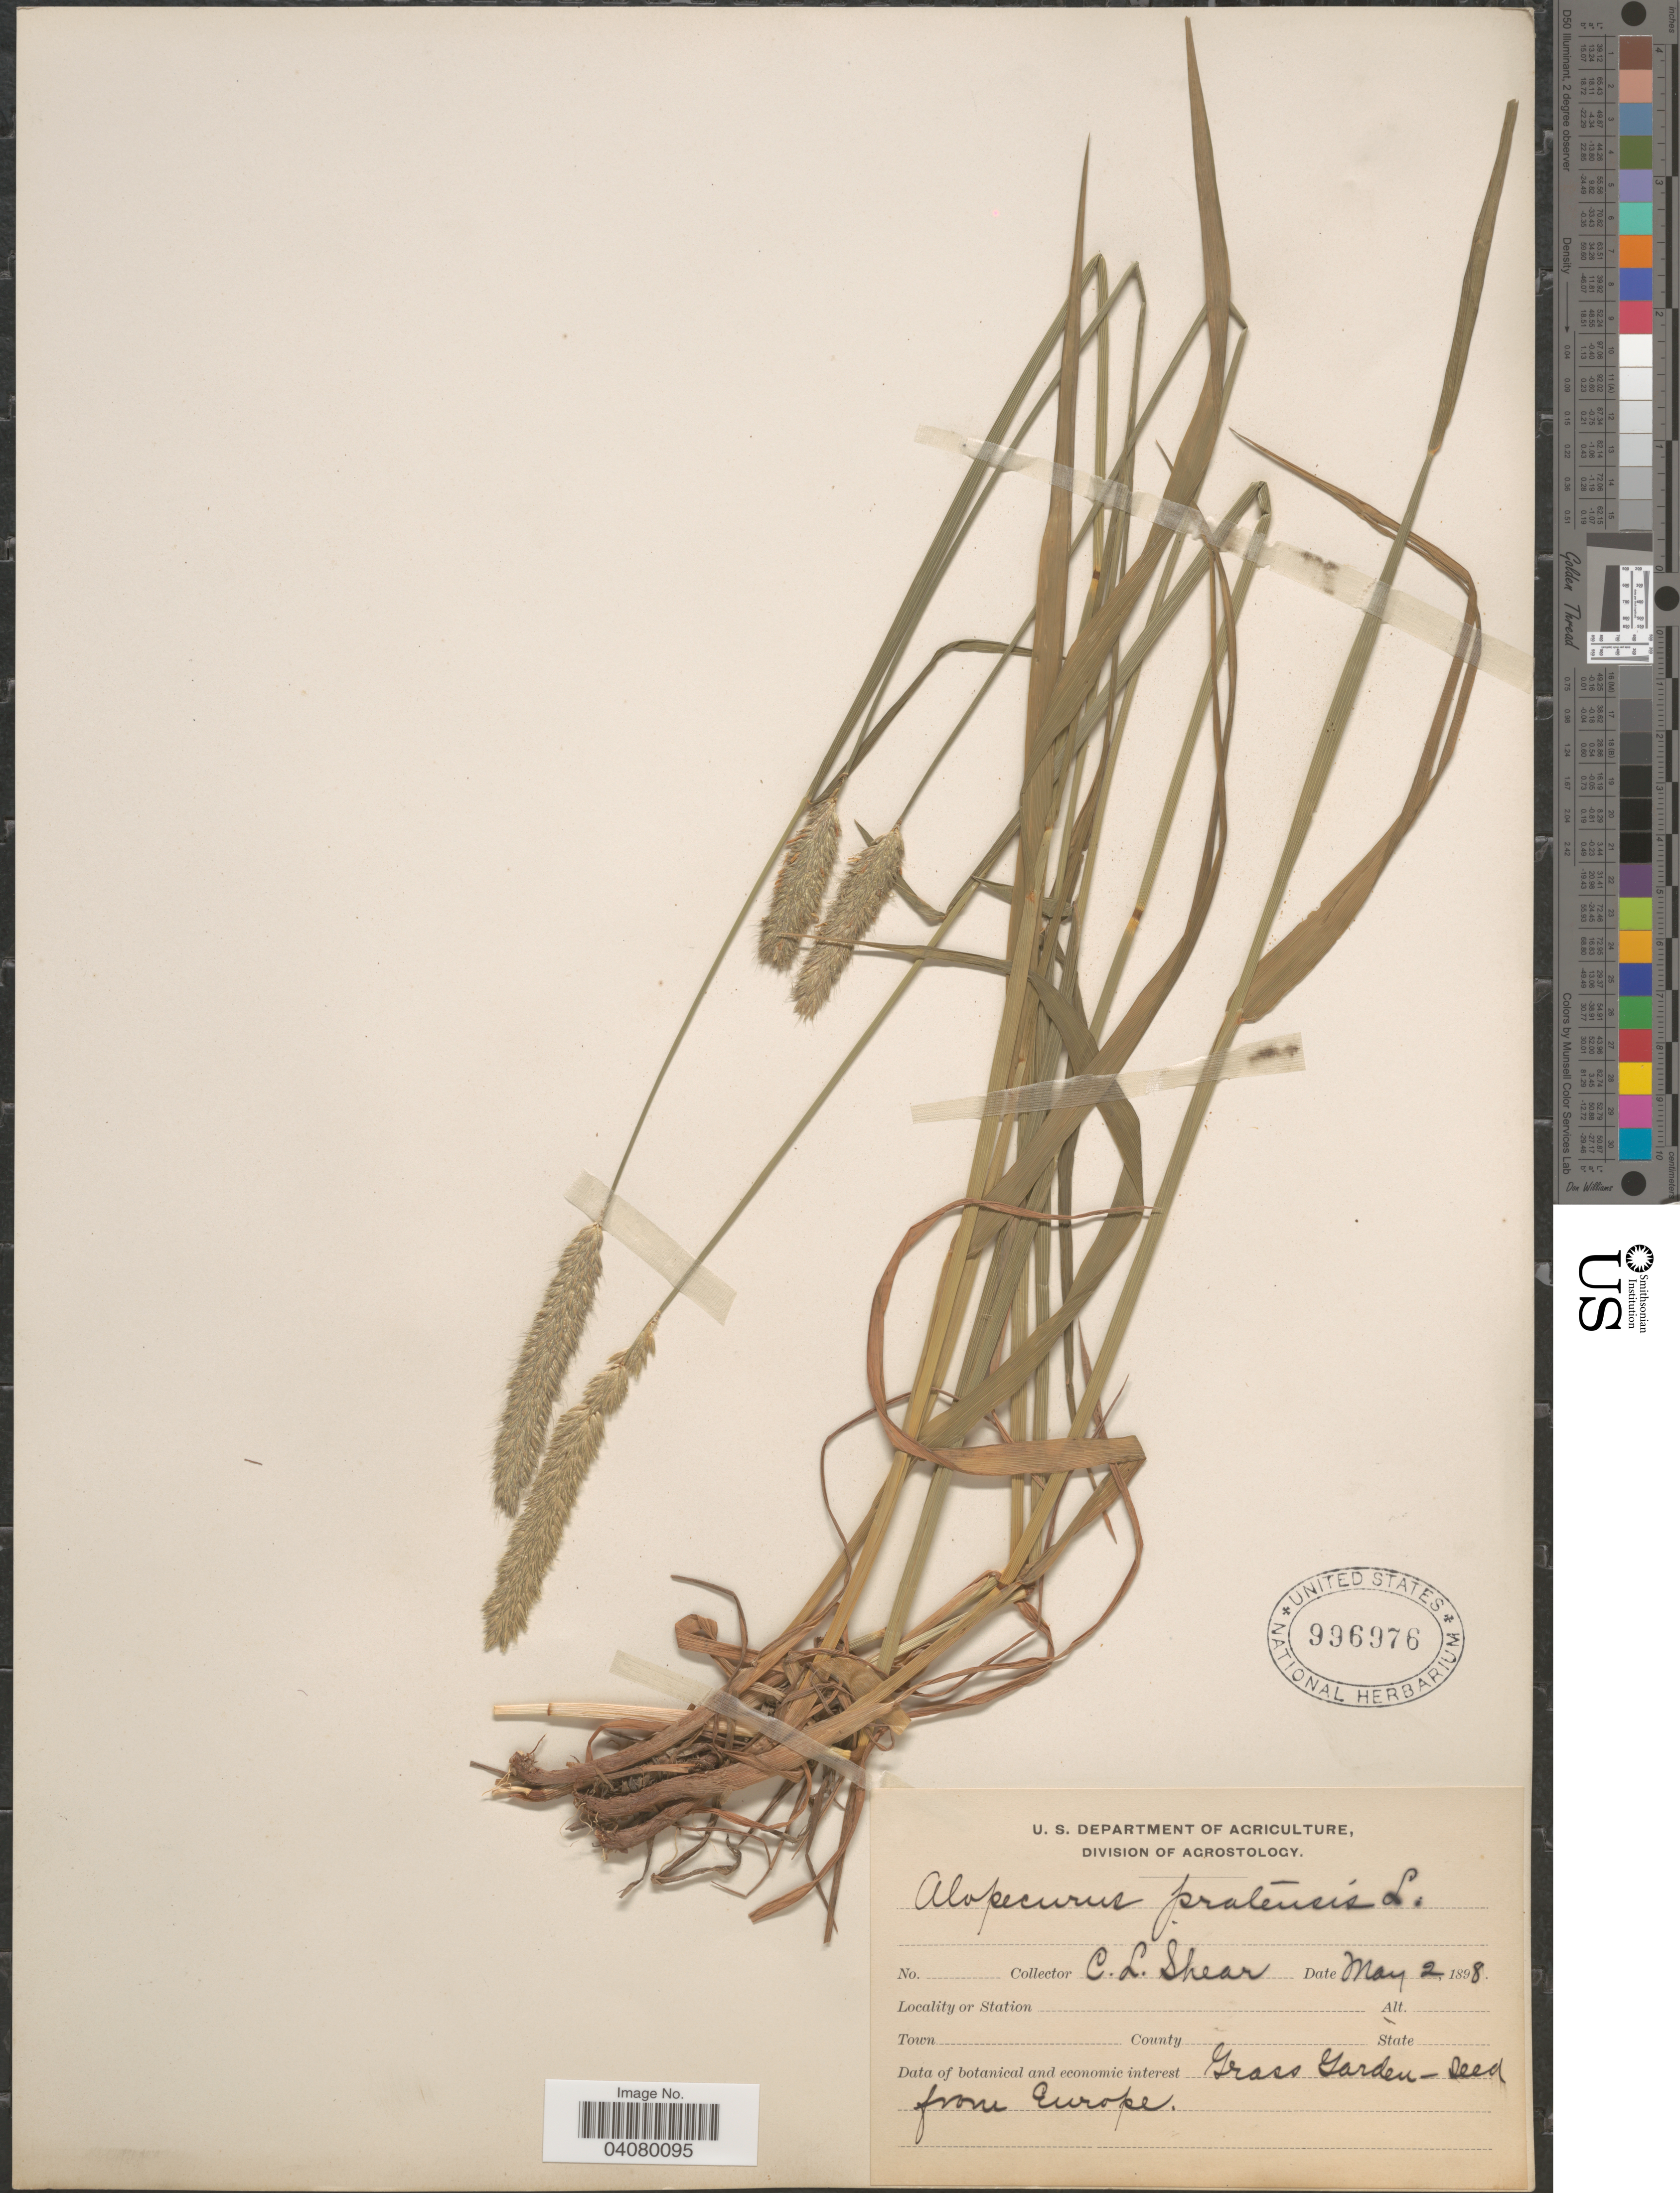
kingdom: Plantae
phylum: Tracheophyta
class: Liliopsida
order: Poales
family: Poaceae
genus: Alopecurus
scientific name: Alopecurus pratensis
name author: L.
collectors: C. L. Shear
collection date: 1898-05-02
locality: Grass Garden.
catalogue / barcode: US 996976